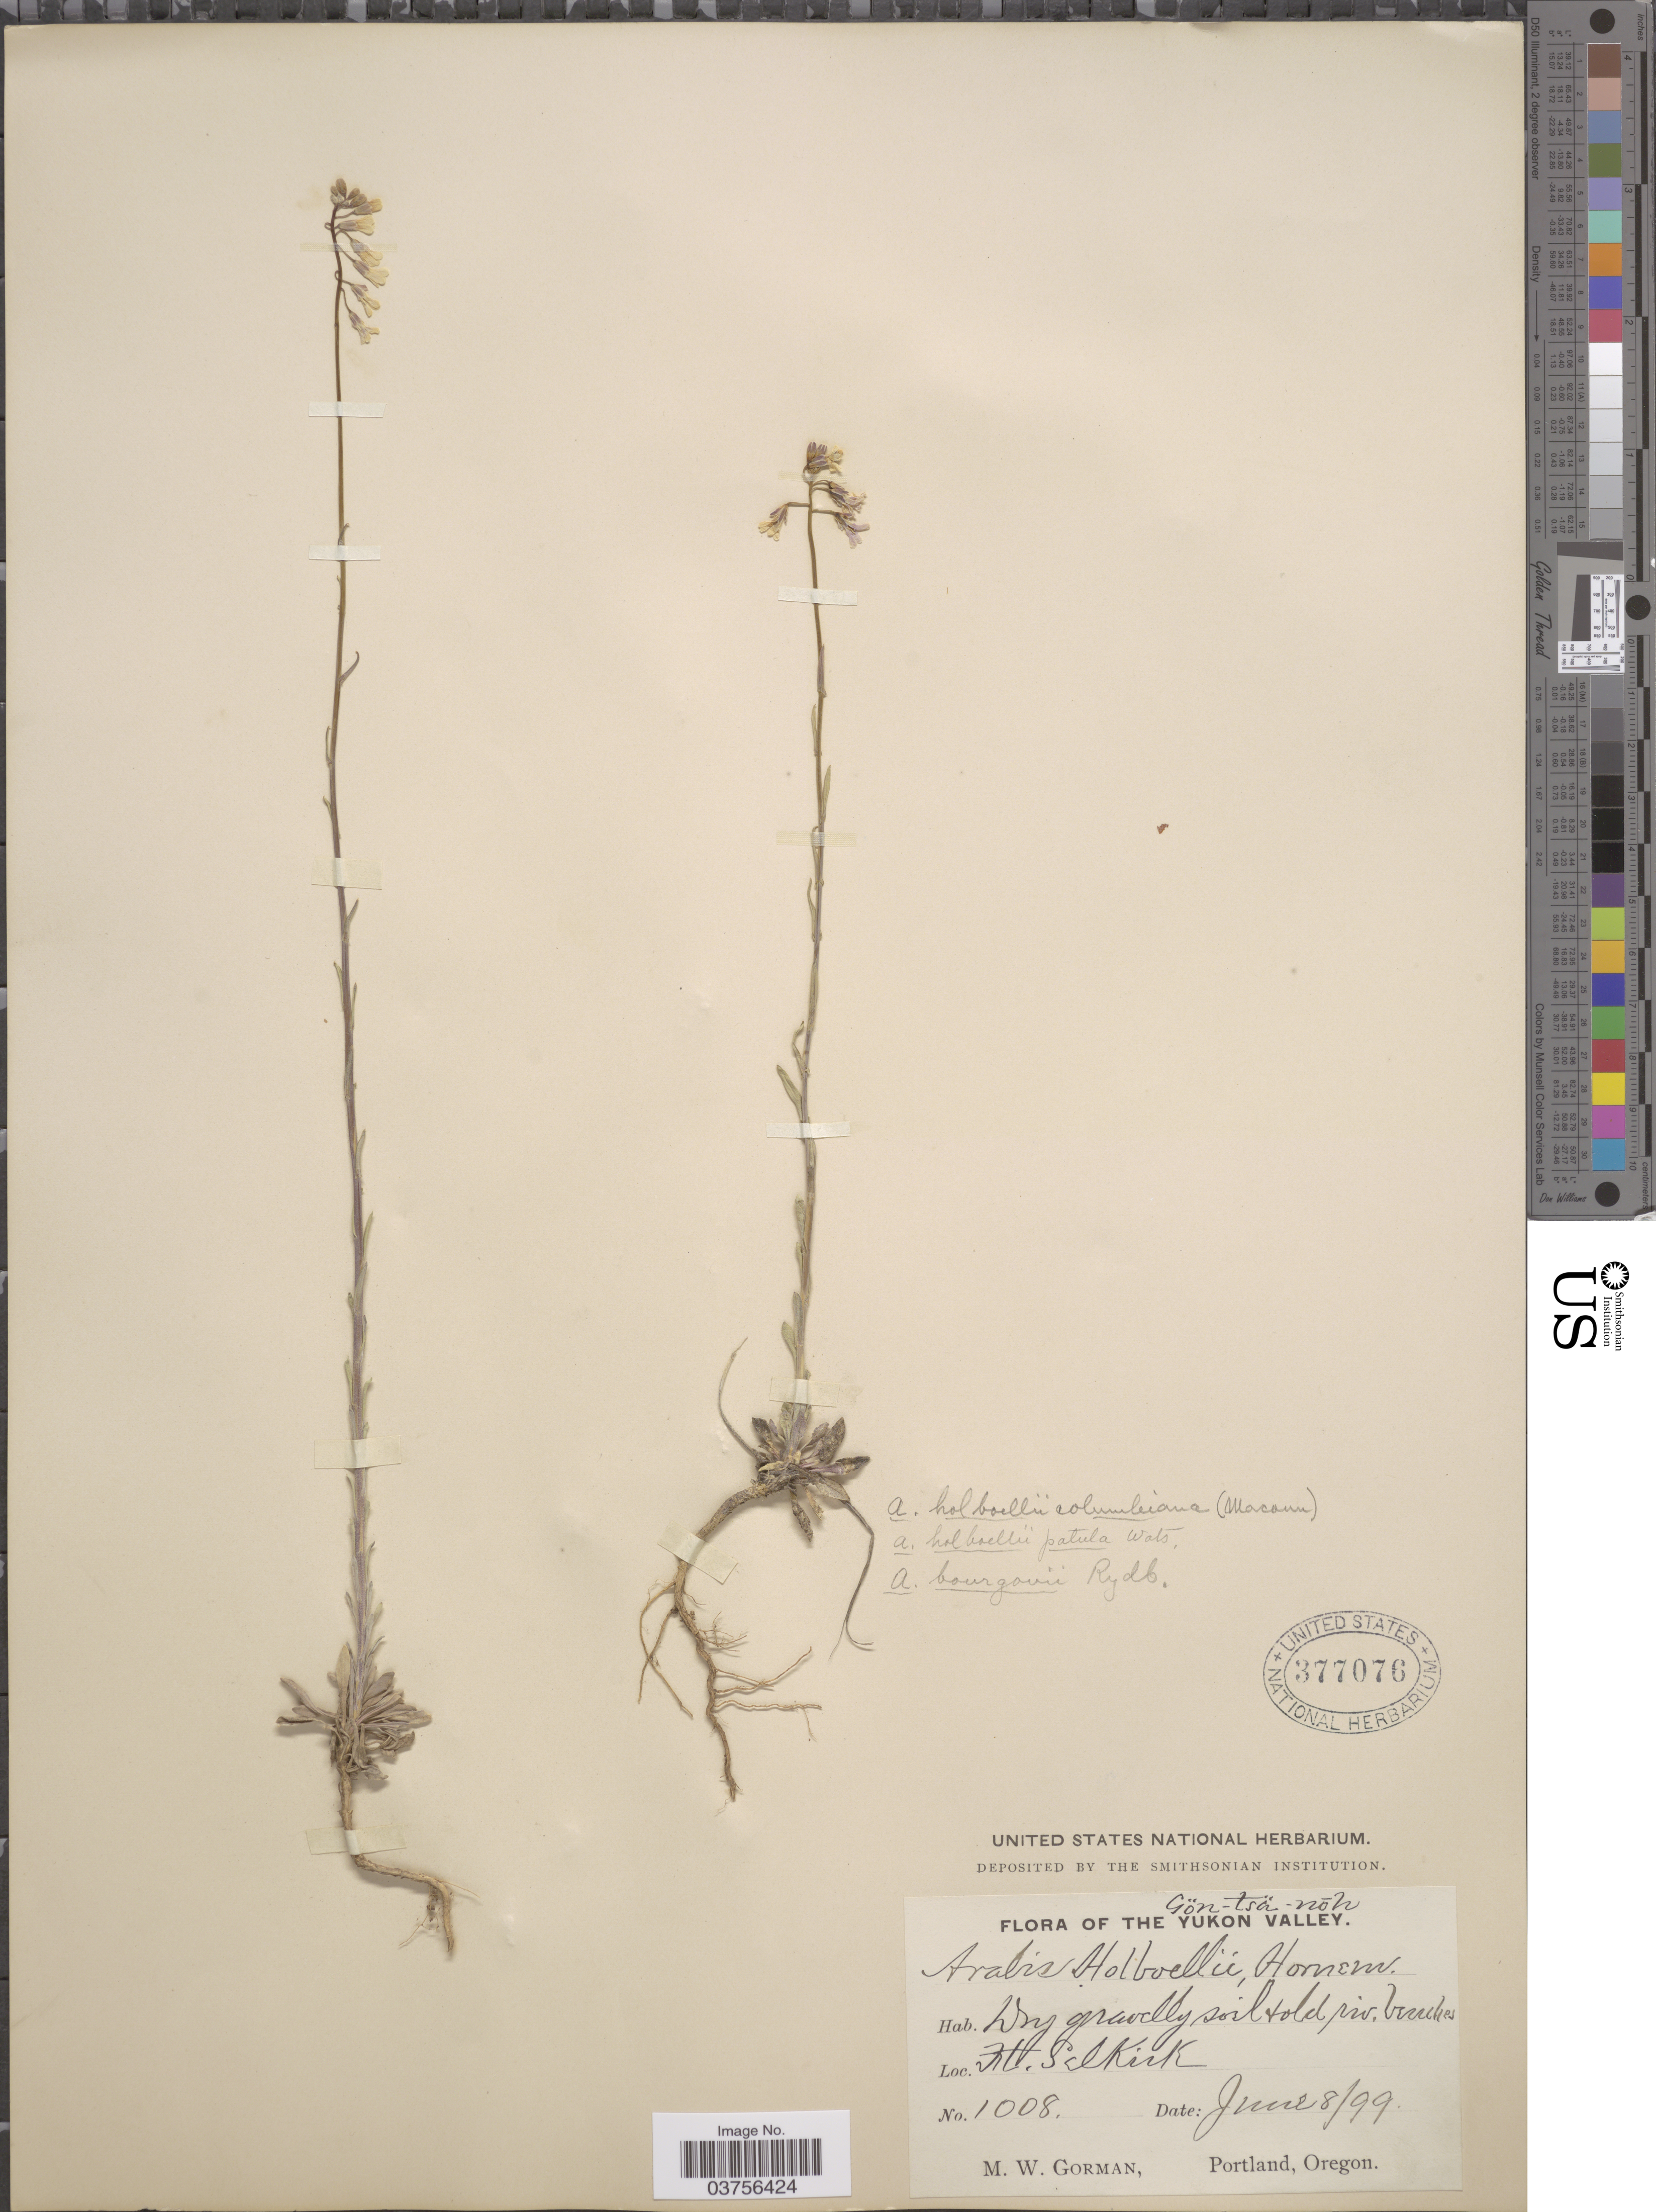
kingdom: Plantae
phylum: Tracheophyta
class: Magnoliopsida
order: Brassicales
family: Brassicaceae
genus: Arabis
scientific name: Arabis columbiana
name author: Macoun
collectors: M. W. Gorman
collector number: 1008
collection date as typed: Transcribed d/m/y: 8/6/99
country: Canada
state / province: Yukon Territory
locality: The Yukon Valley. Ft. Selkirk.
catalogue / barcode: US 377076